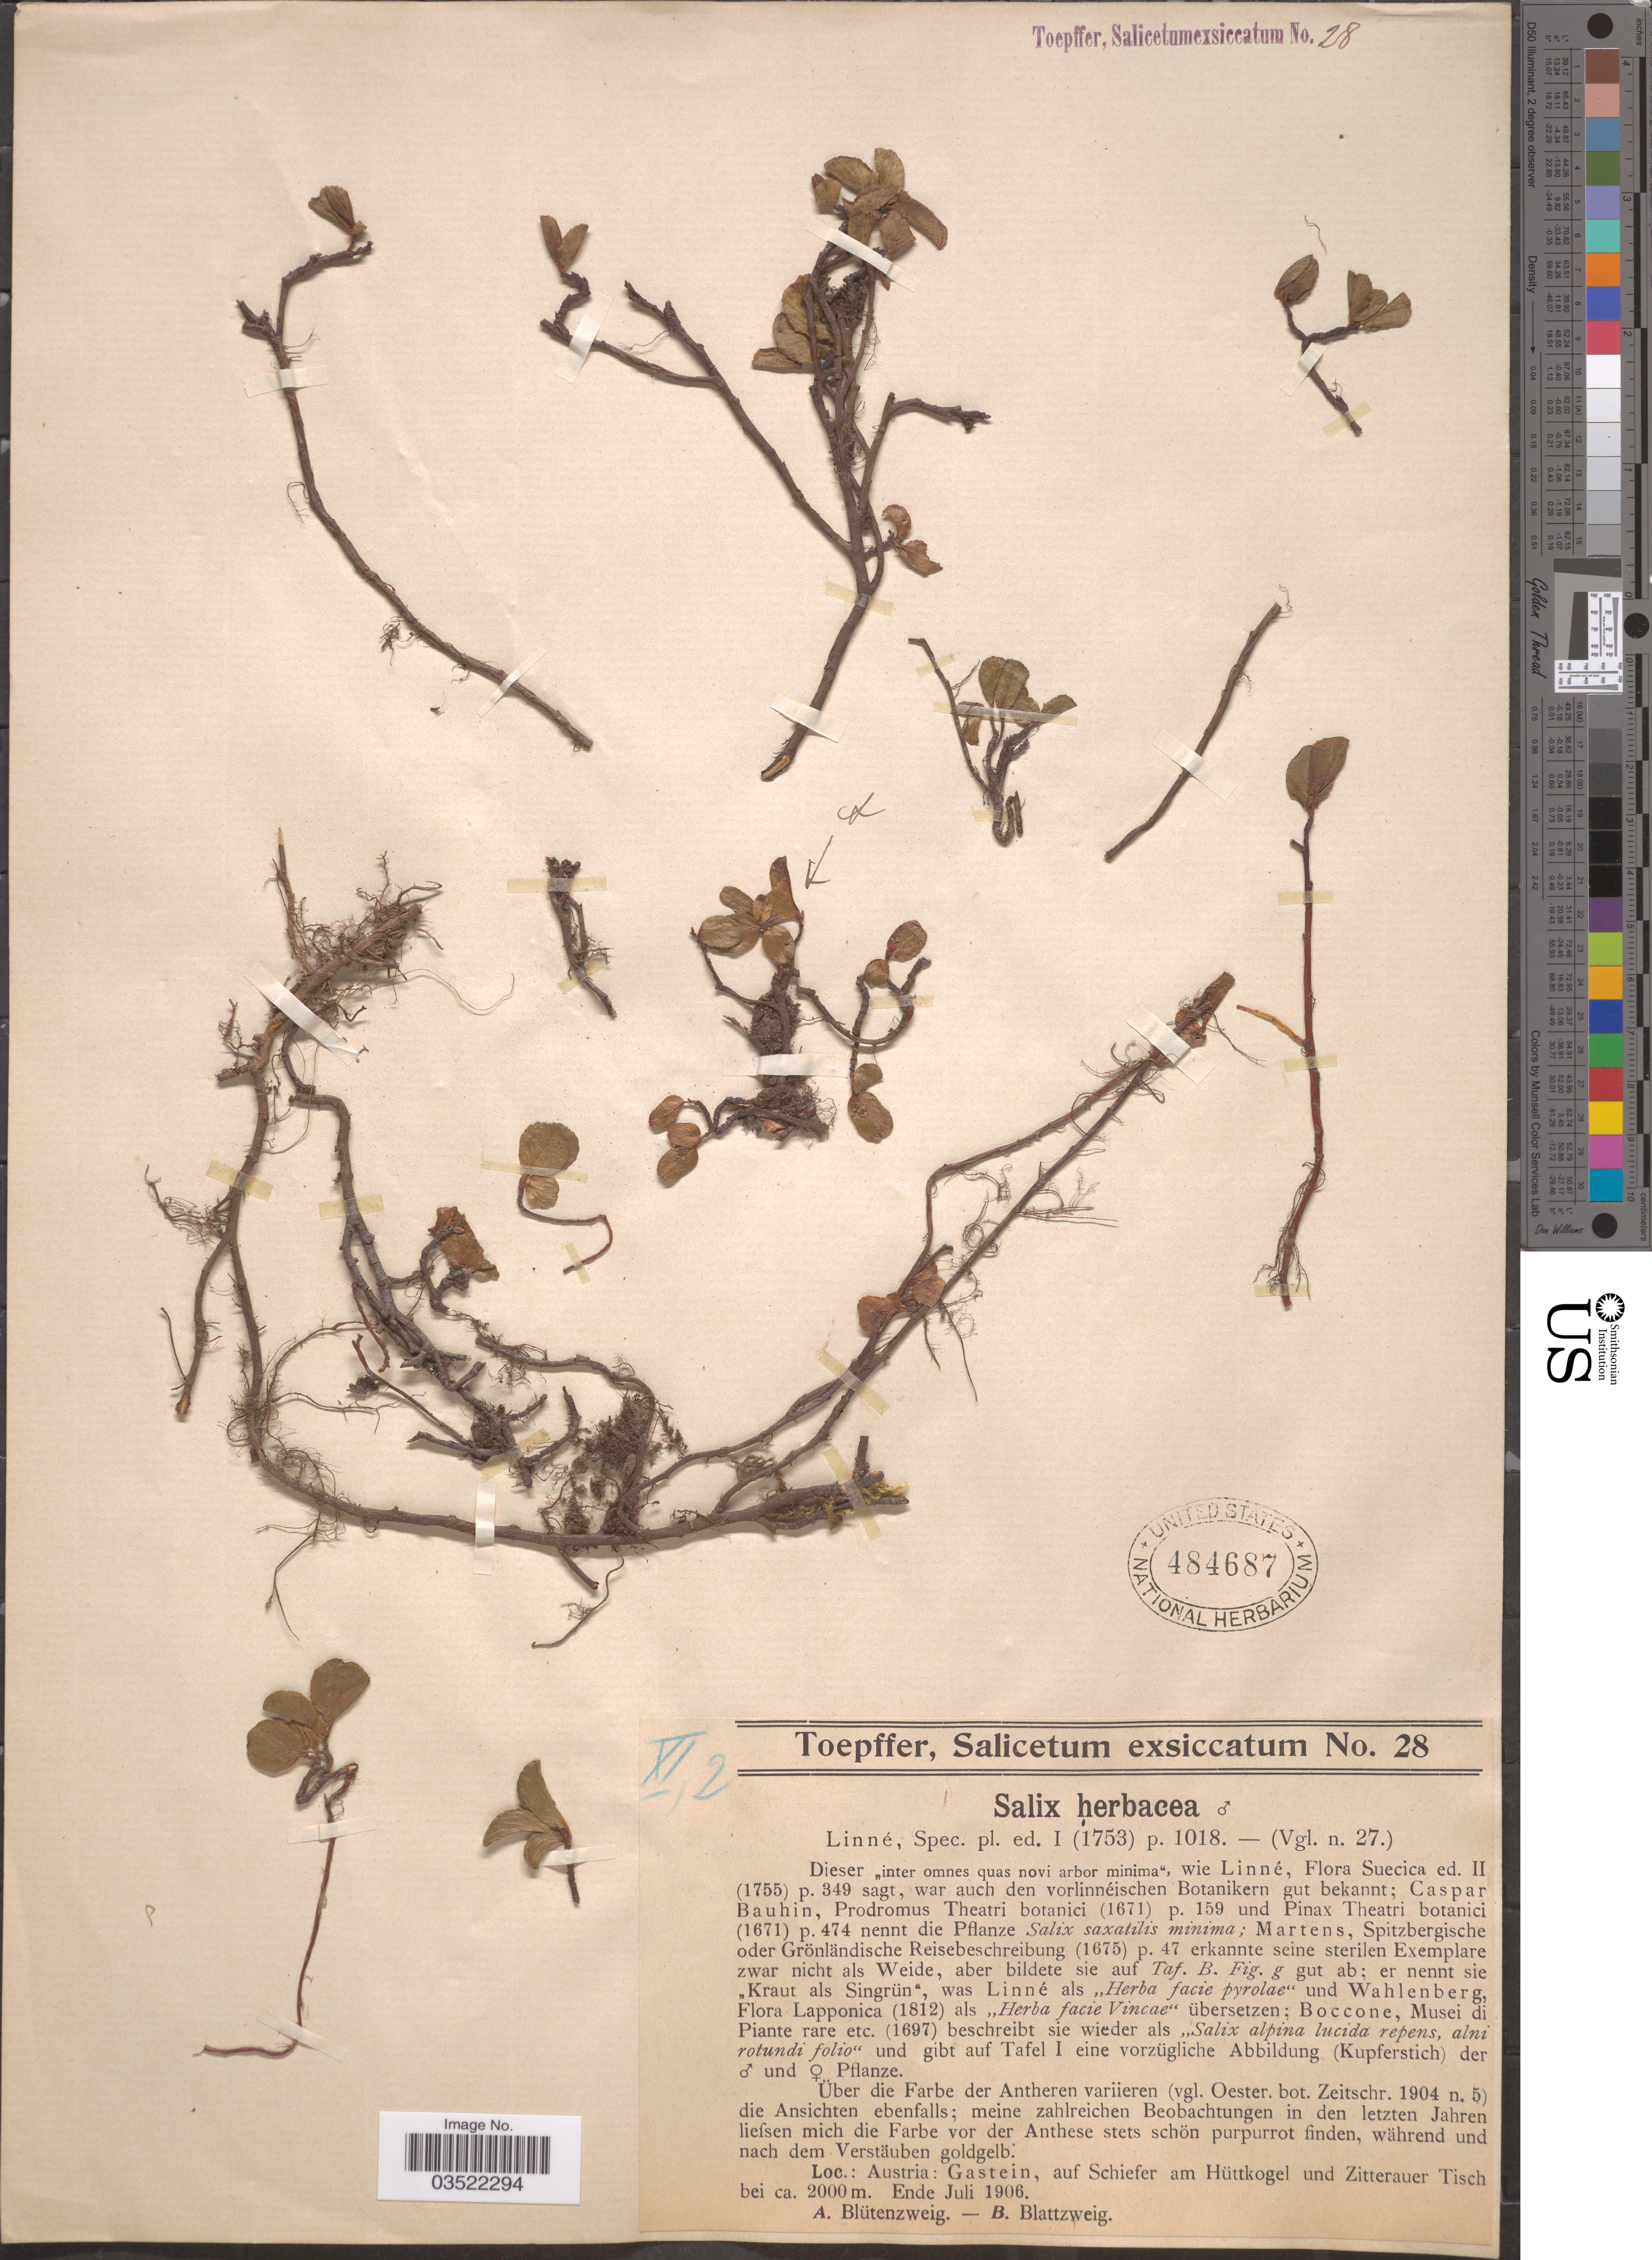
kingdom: Plantae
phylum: Tracheophyta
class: Magnoliopsida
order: Malpighiales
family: Salicaceae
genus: Salix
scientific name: Salix herbacea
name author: L.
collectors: A. Toepffer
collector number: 28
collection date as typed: Ende Juli 1906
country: Austria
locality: Gastein, auf Schiefer am Hüttkogel und Zitterauer Tisch bei.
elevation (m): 2000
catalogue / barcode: US 484687